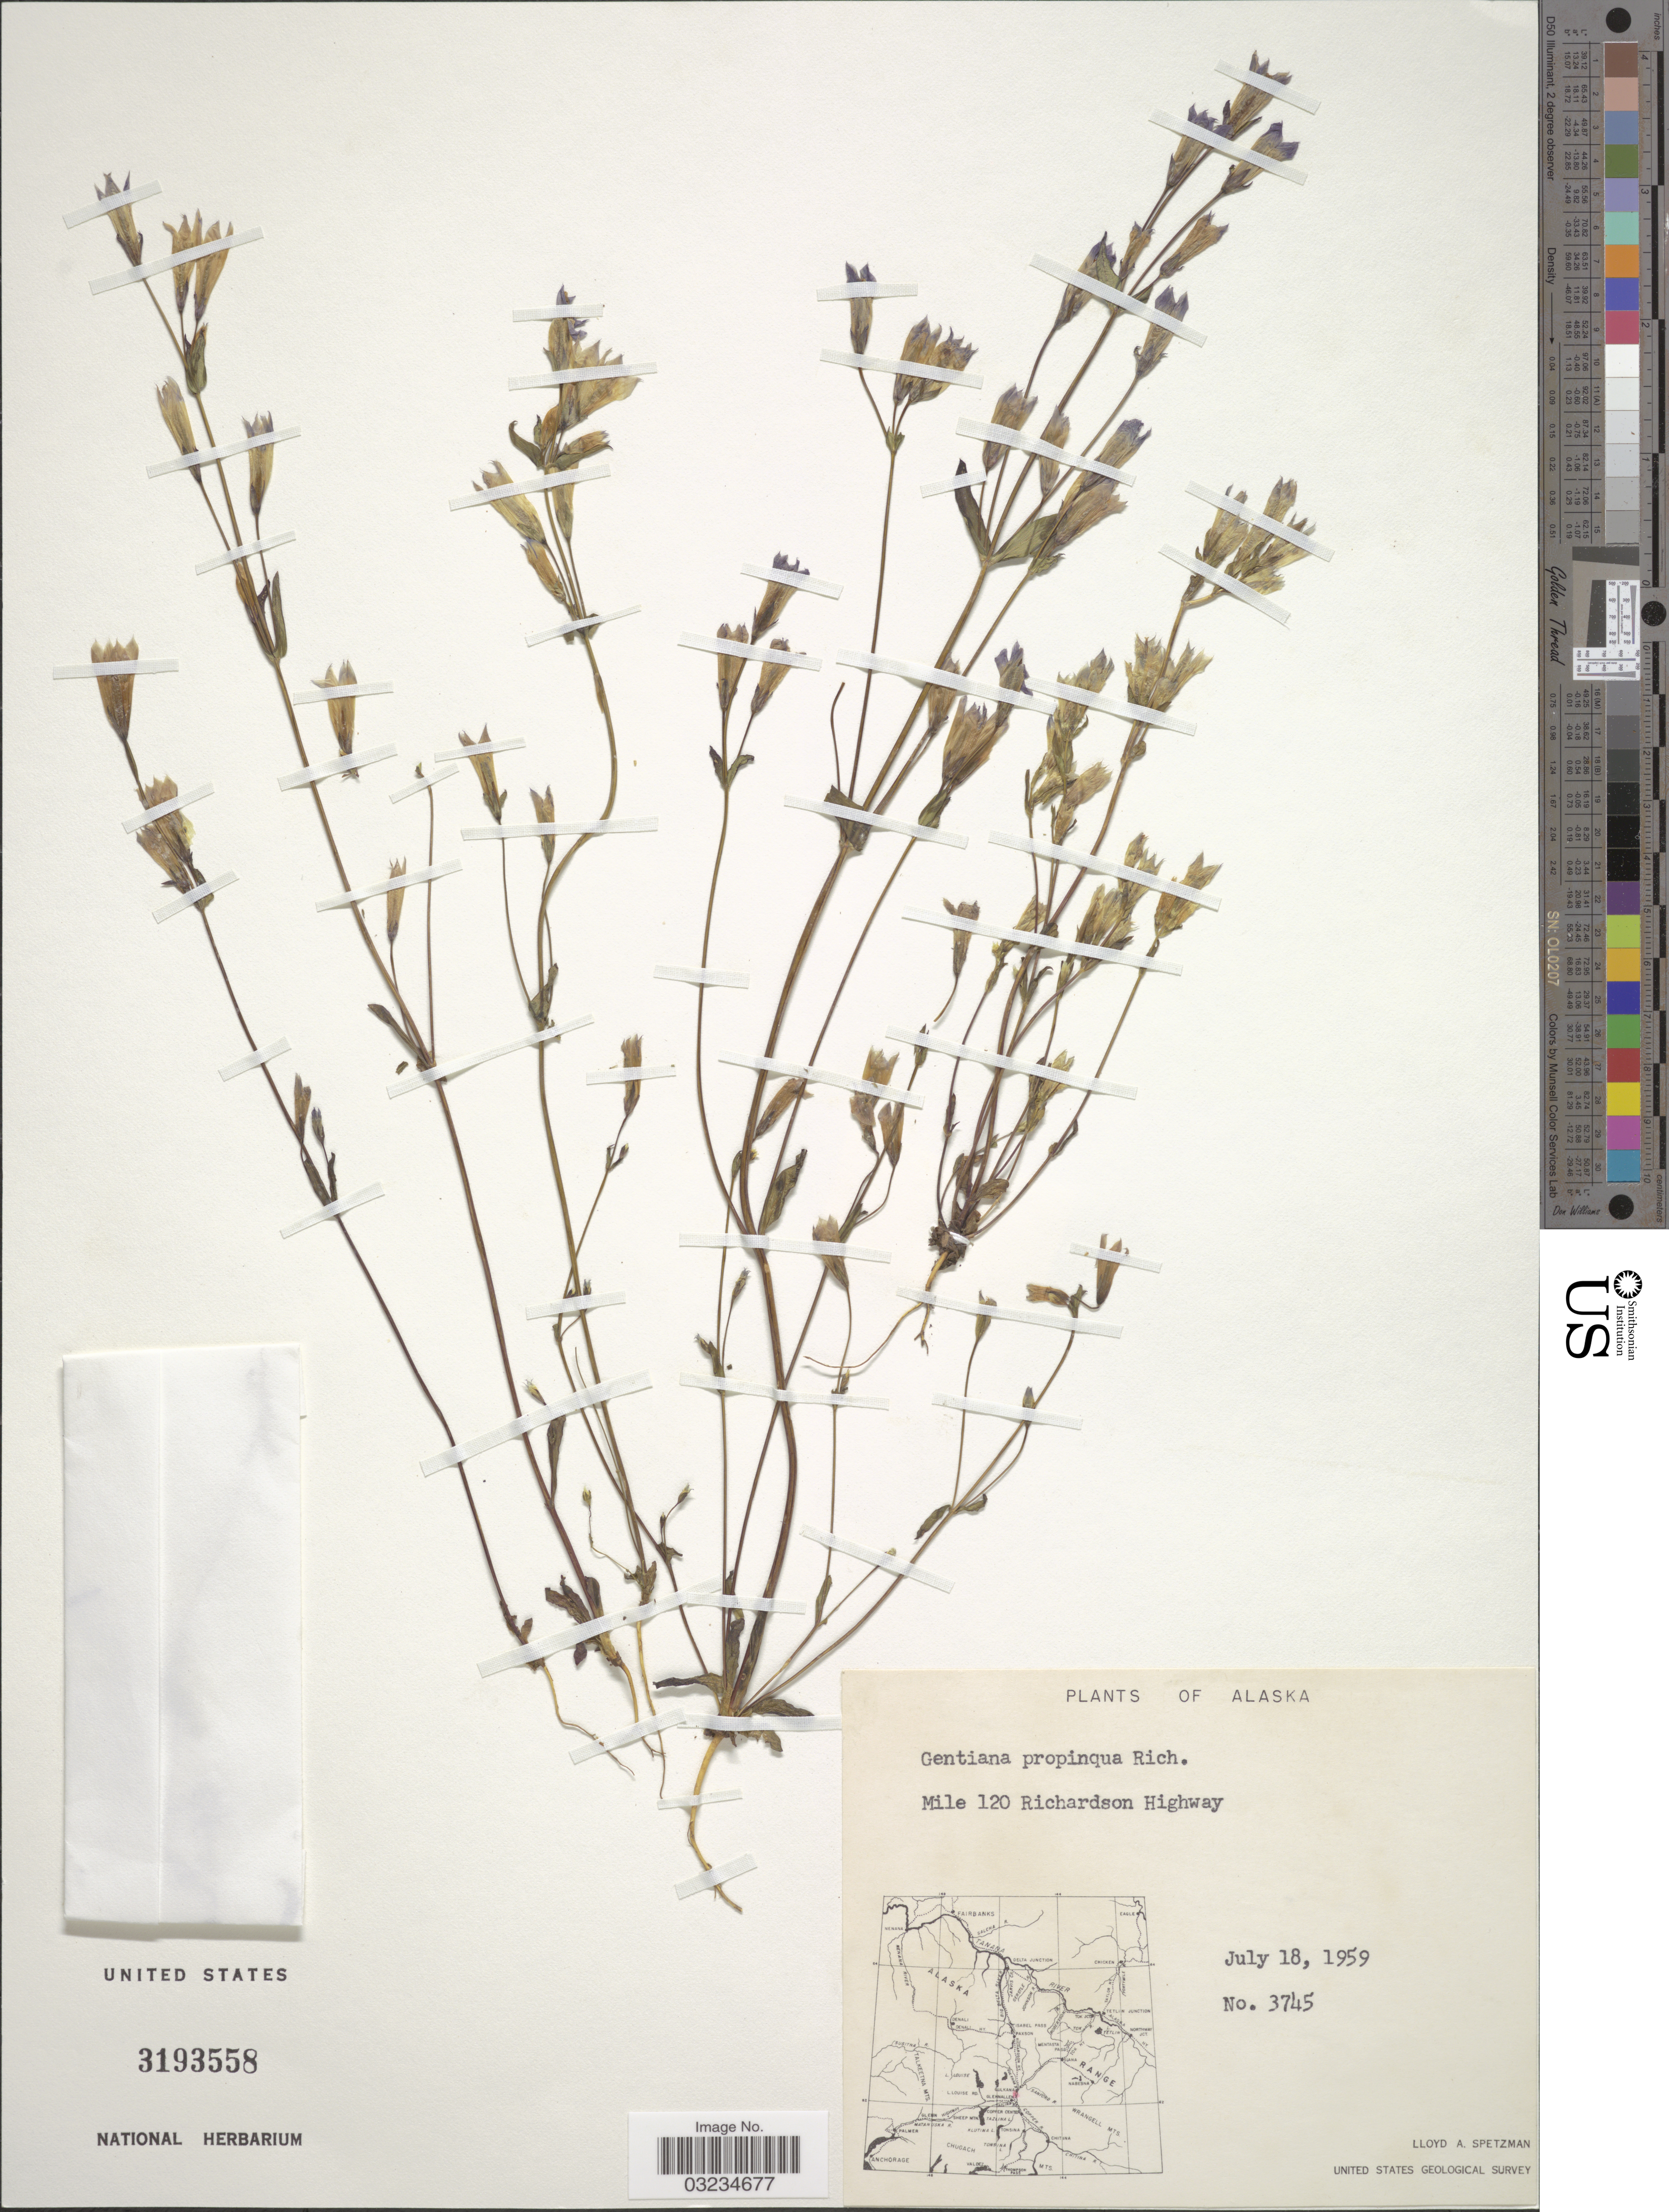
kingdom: Plantae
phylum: Tracheophyta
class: Magnoliopsida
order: Gentianales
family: Gentianaceae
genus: Gentiana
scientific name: Gentiana propinqua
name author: Richards.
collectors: L. Spetzman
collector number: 3745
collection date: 1959-07-18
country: United States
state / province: Alaska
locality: Mile 120 Richardson Highway.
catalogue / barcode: US 3193558